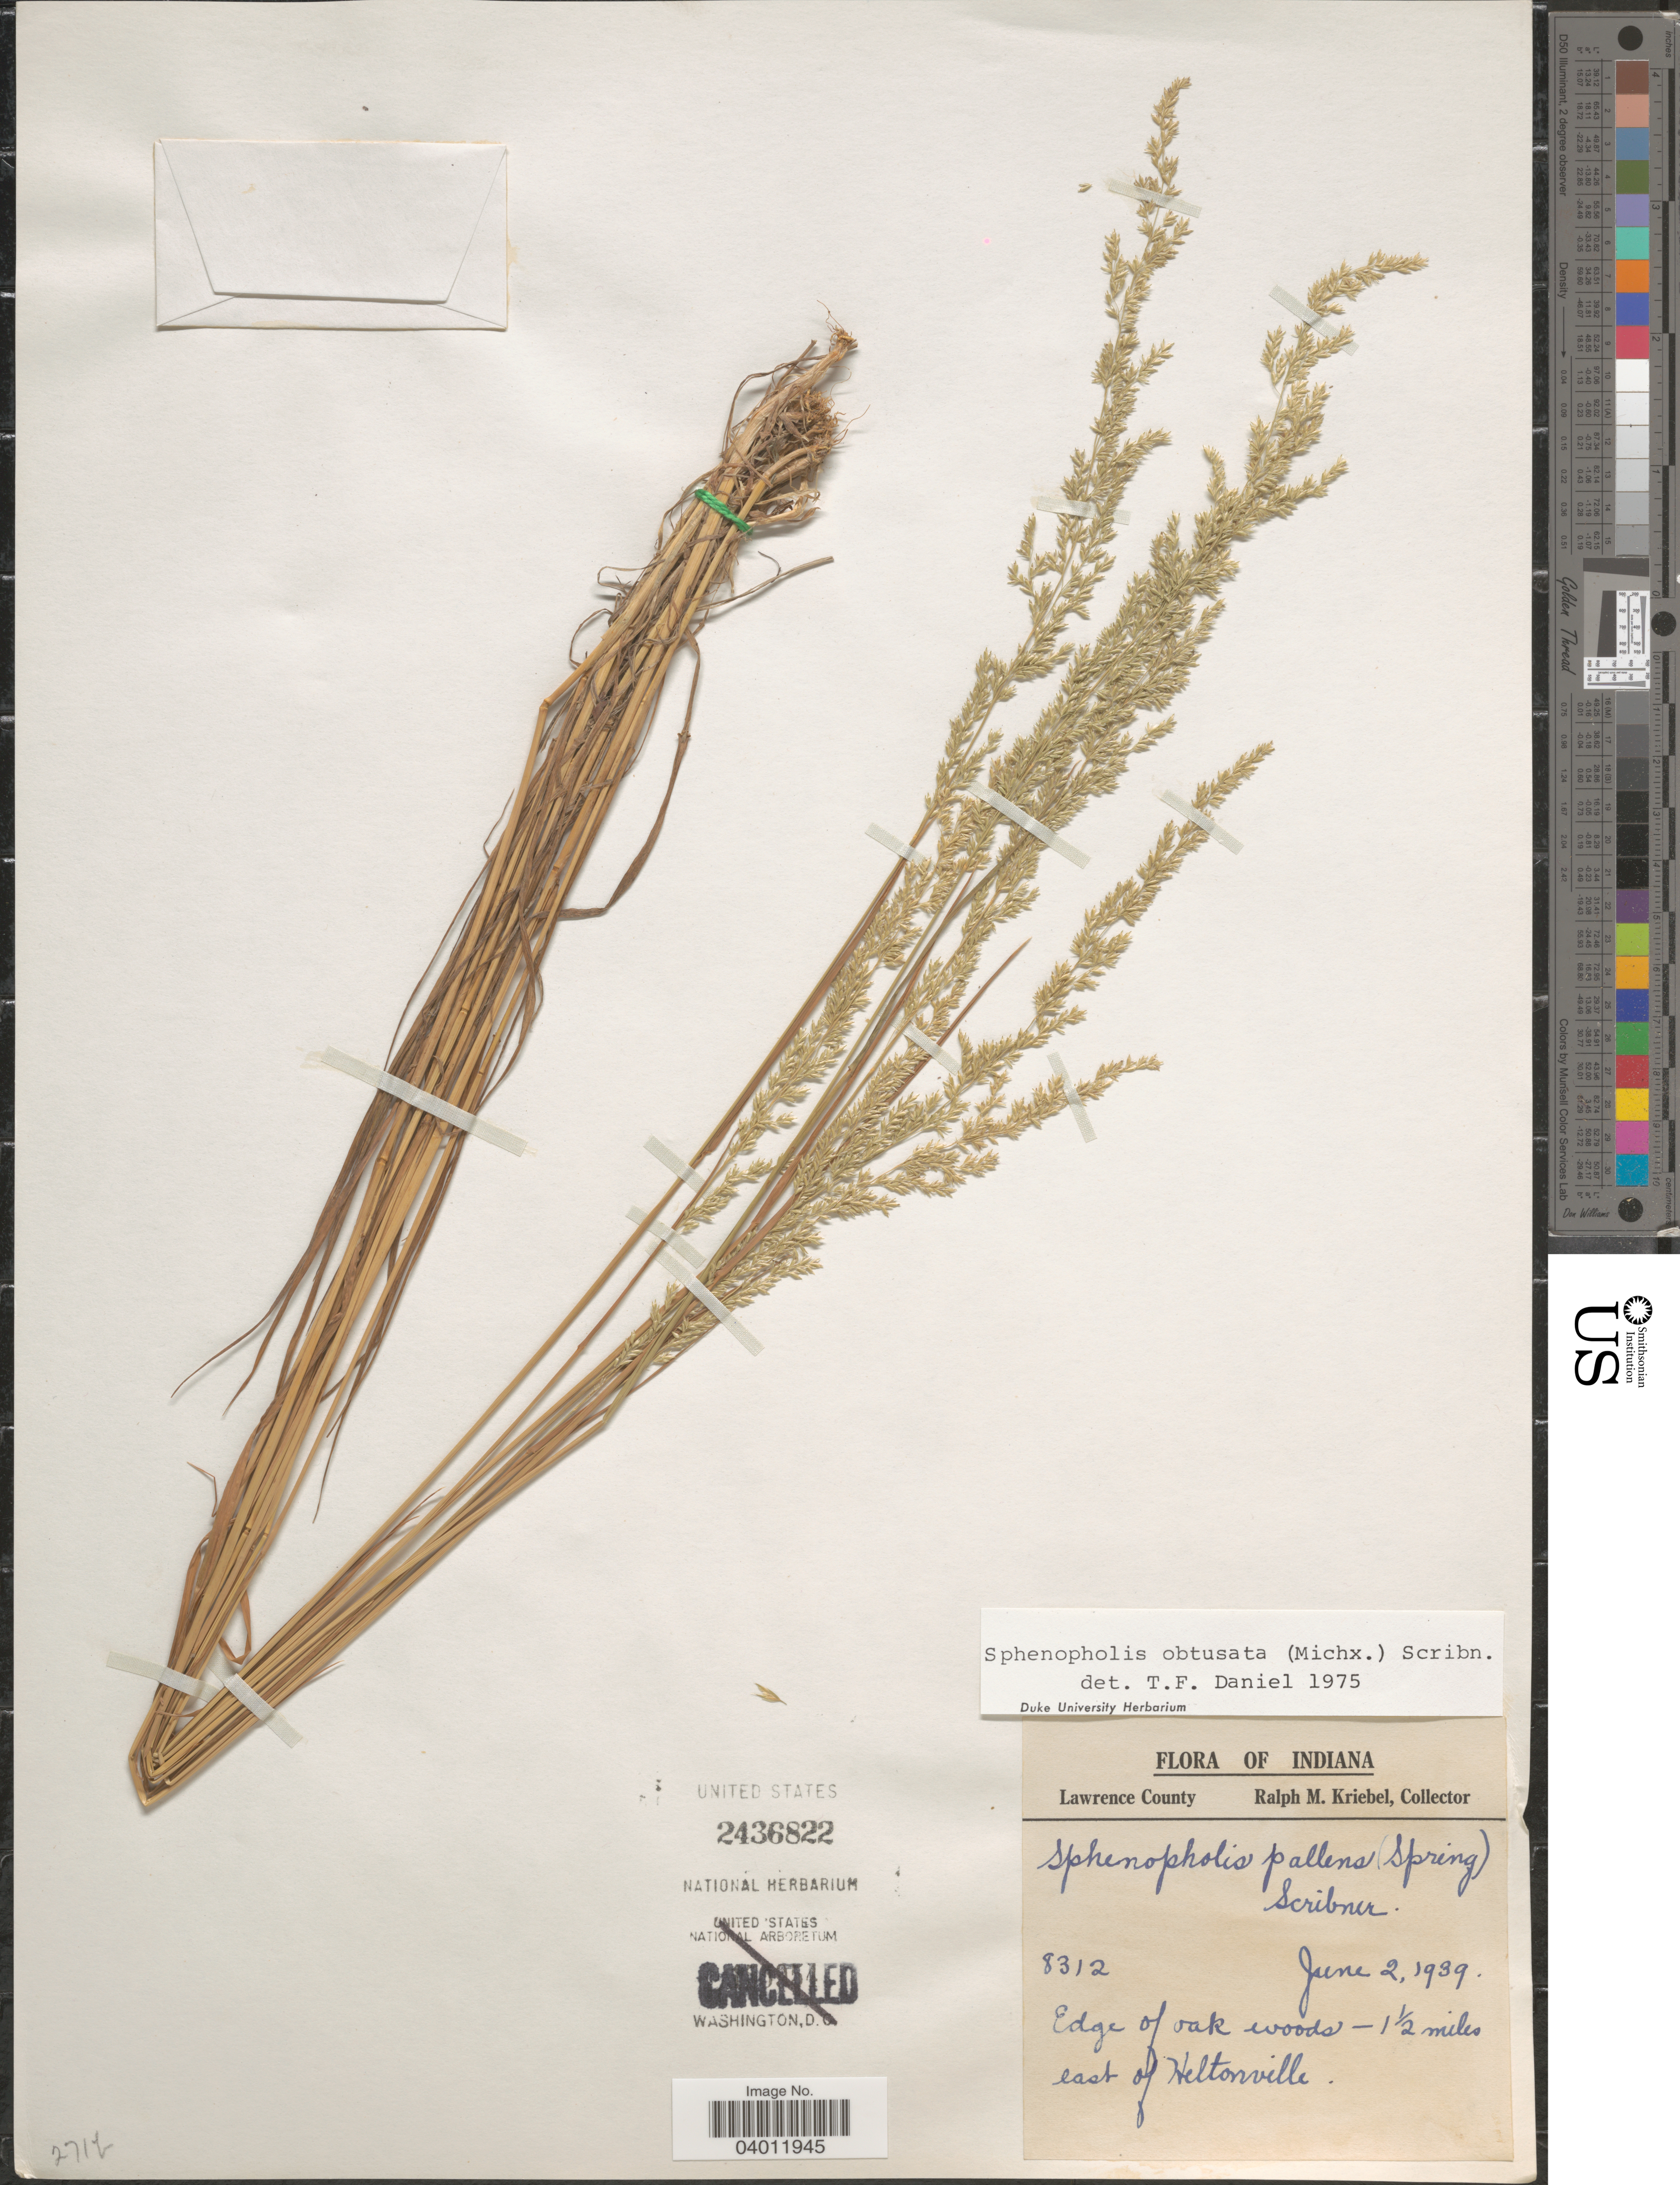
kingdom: Plantae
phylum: Tracheophyta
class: Liliopsida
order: Poales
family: Poaceae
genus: Sphenopholis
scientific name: Sphenopholis obtusata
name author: (Michx.) Scribn.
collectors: R. M. Kriebel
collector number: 8312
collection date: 1939-06-02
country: United States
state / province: Indiana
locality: Lawrence County. 1½ miles east of Heltonville.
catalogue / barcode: US 2436822